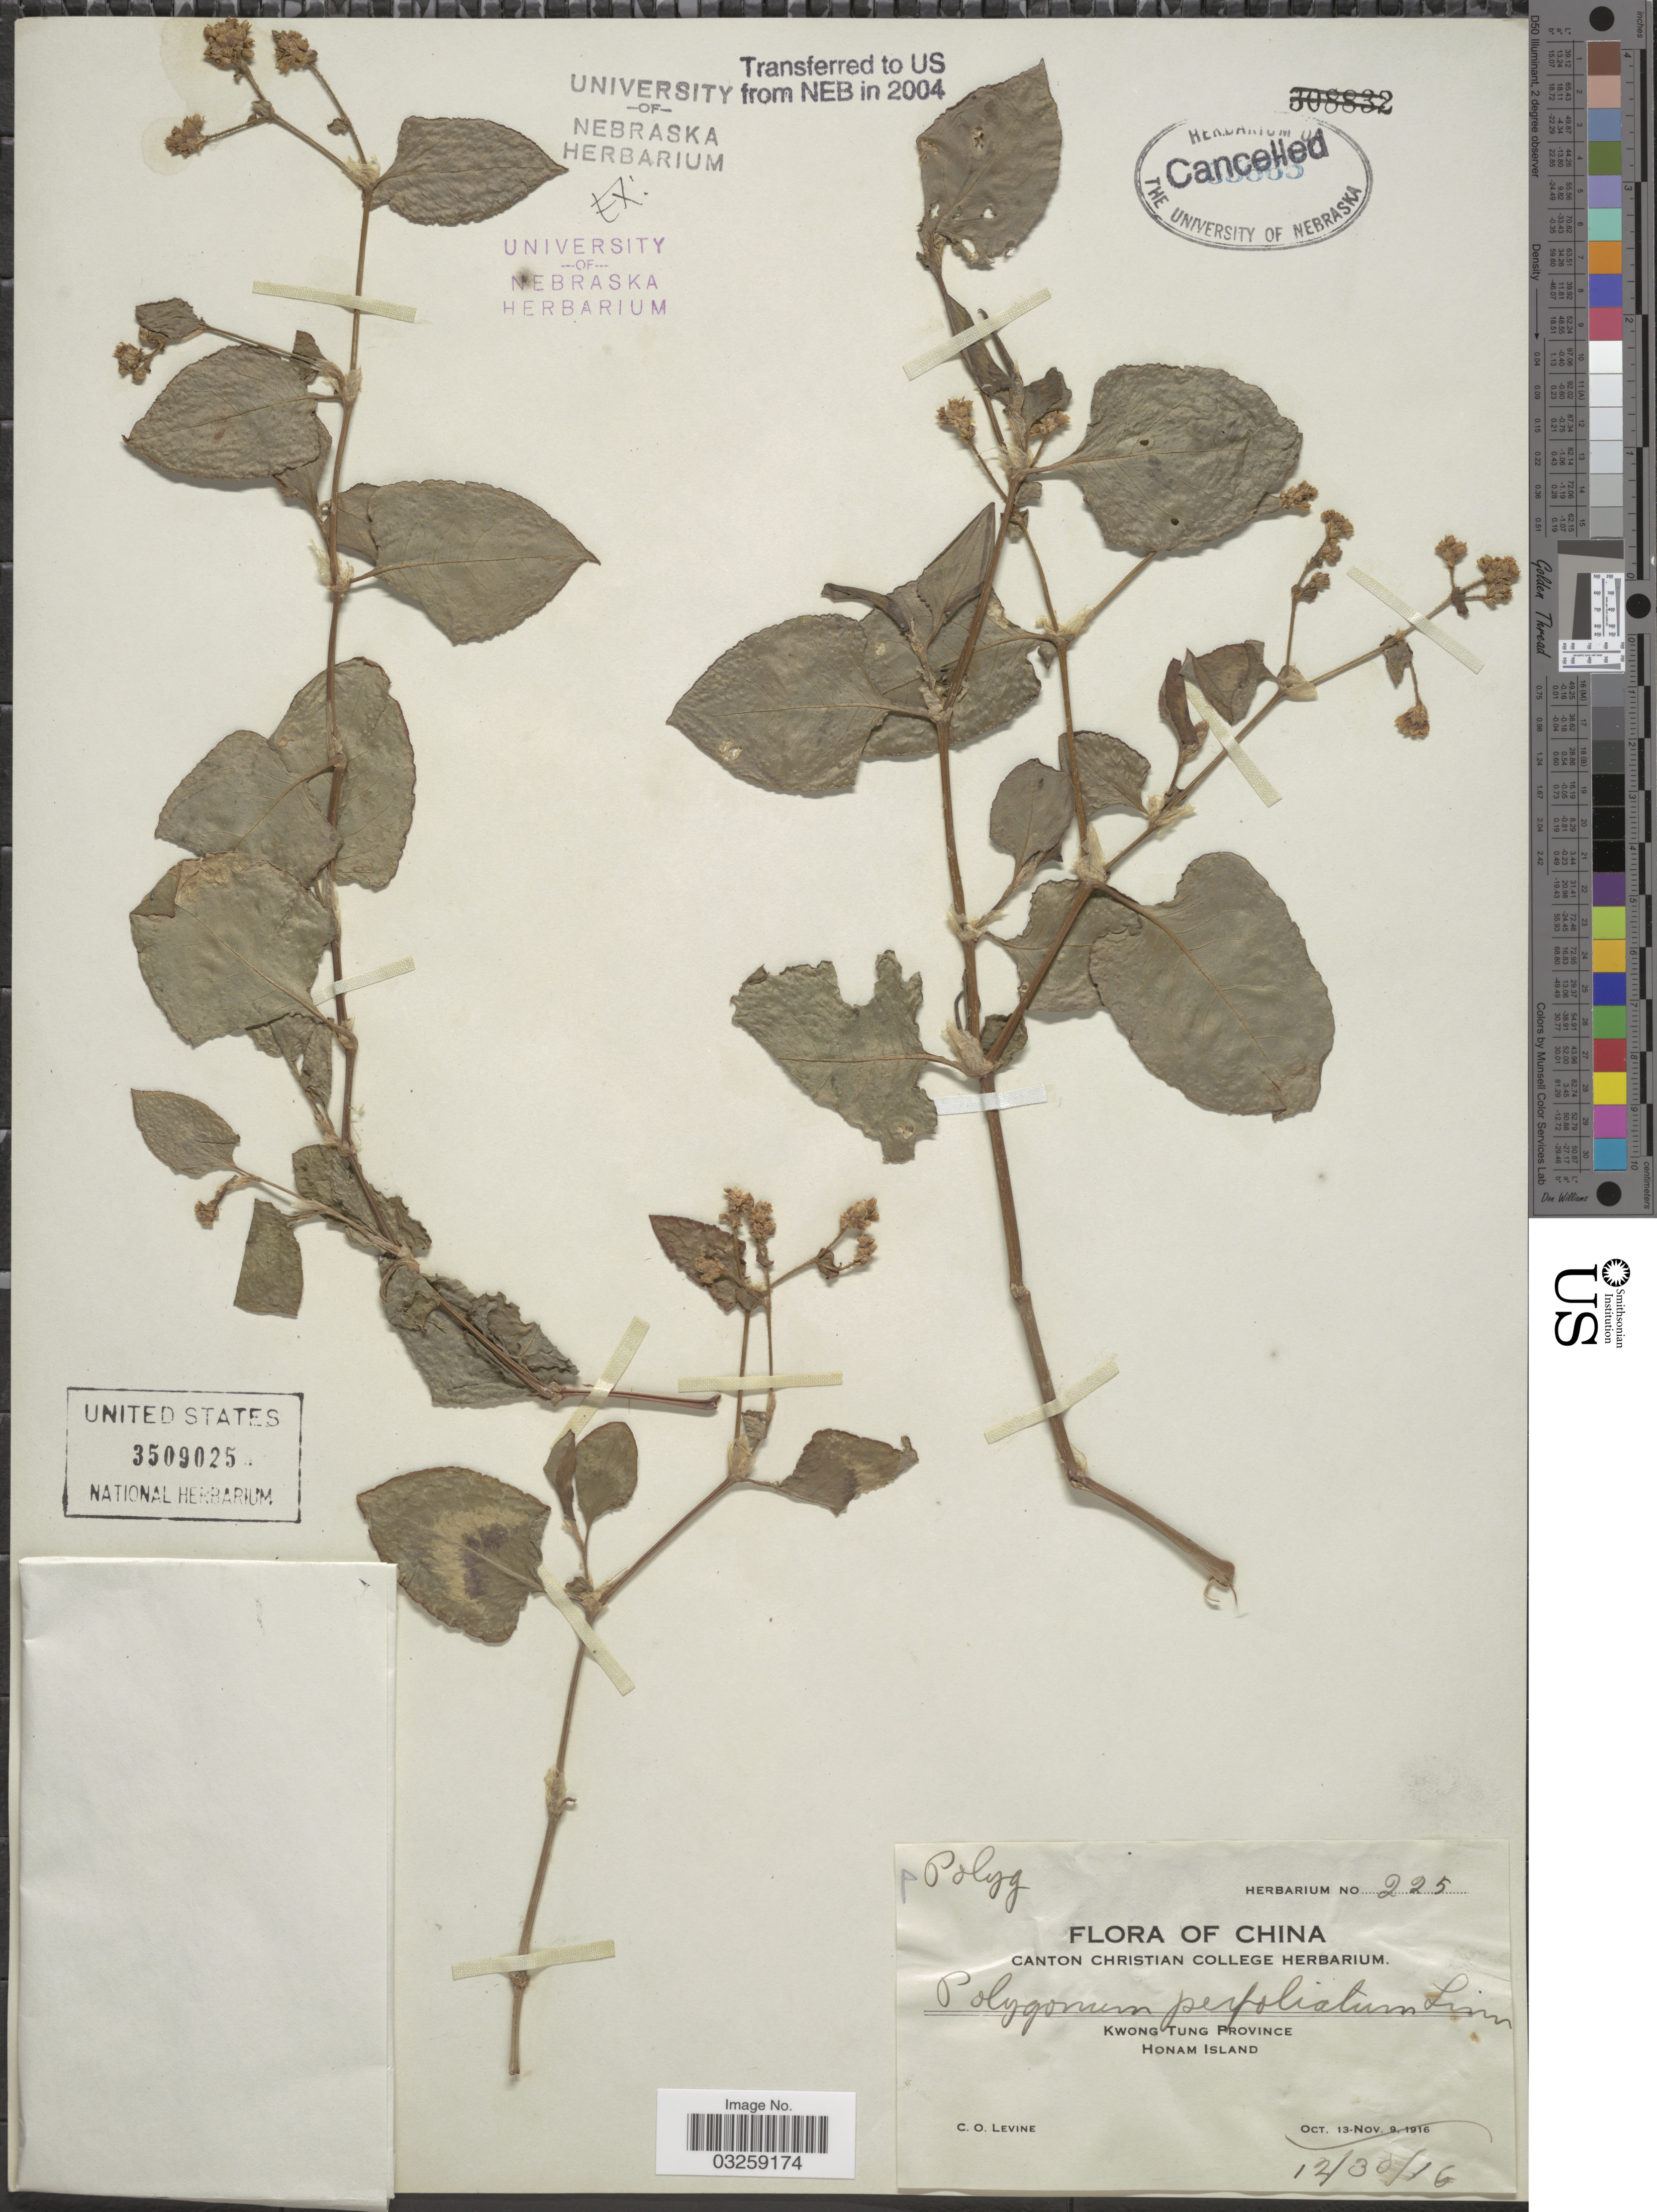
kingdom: Plantae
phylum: Tracheophyta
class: Magnoliopsida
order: Caryophyllales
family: Polygonaceae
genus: Polygonum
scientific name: Polygonum perfoliatum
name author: L.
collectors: C. O. Levine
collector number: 225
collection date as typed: Transcribed d/m/y: 30/12/16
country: China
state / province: Guangdong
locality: Kwong Tung Province. Honam Island.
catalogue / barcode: US 3509025